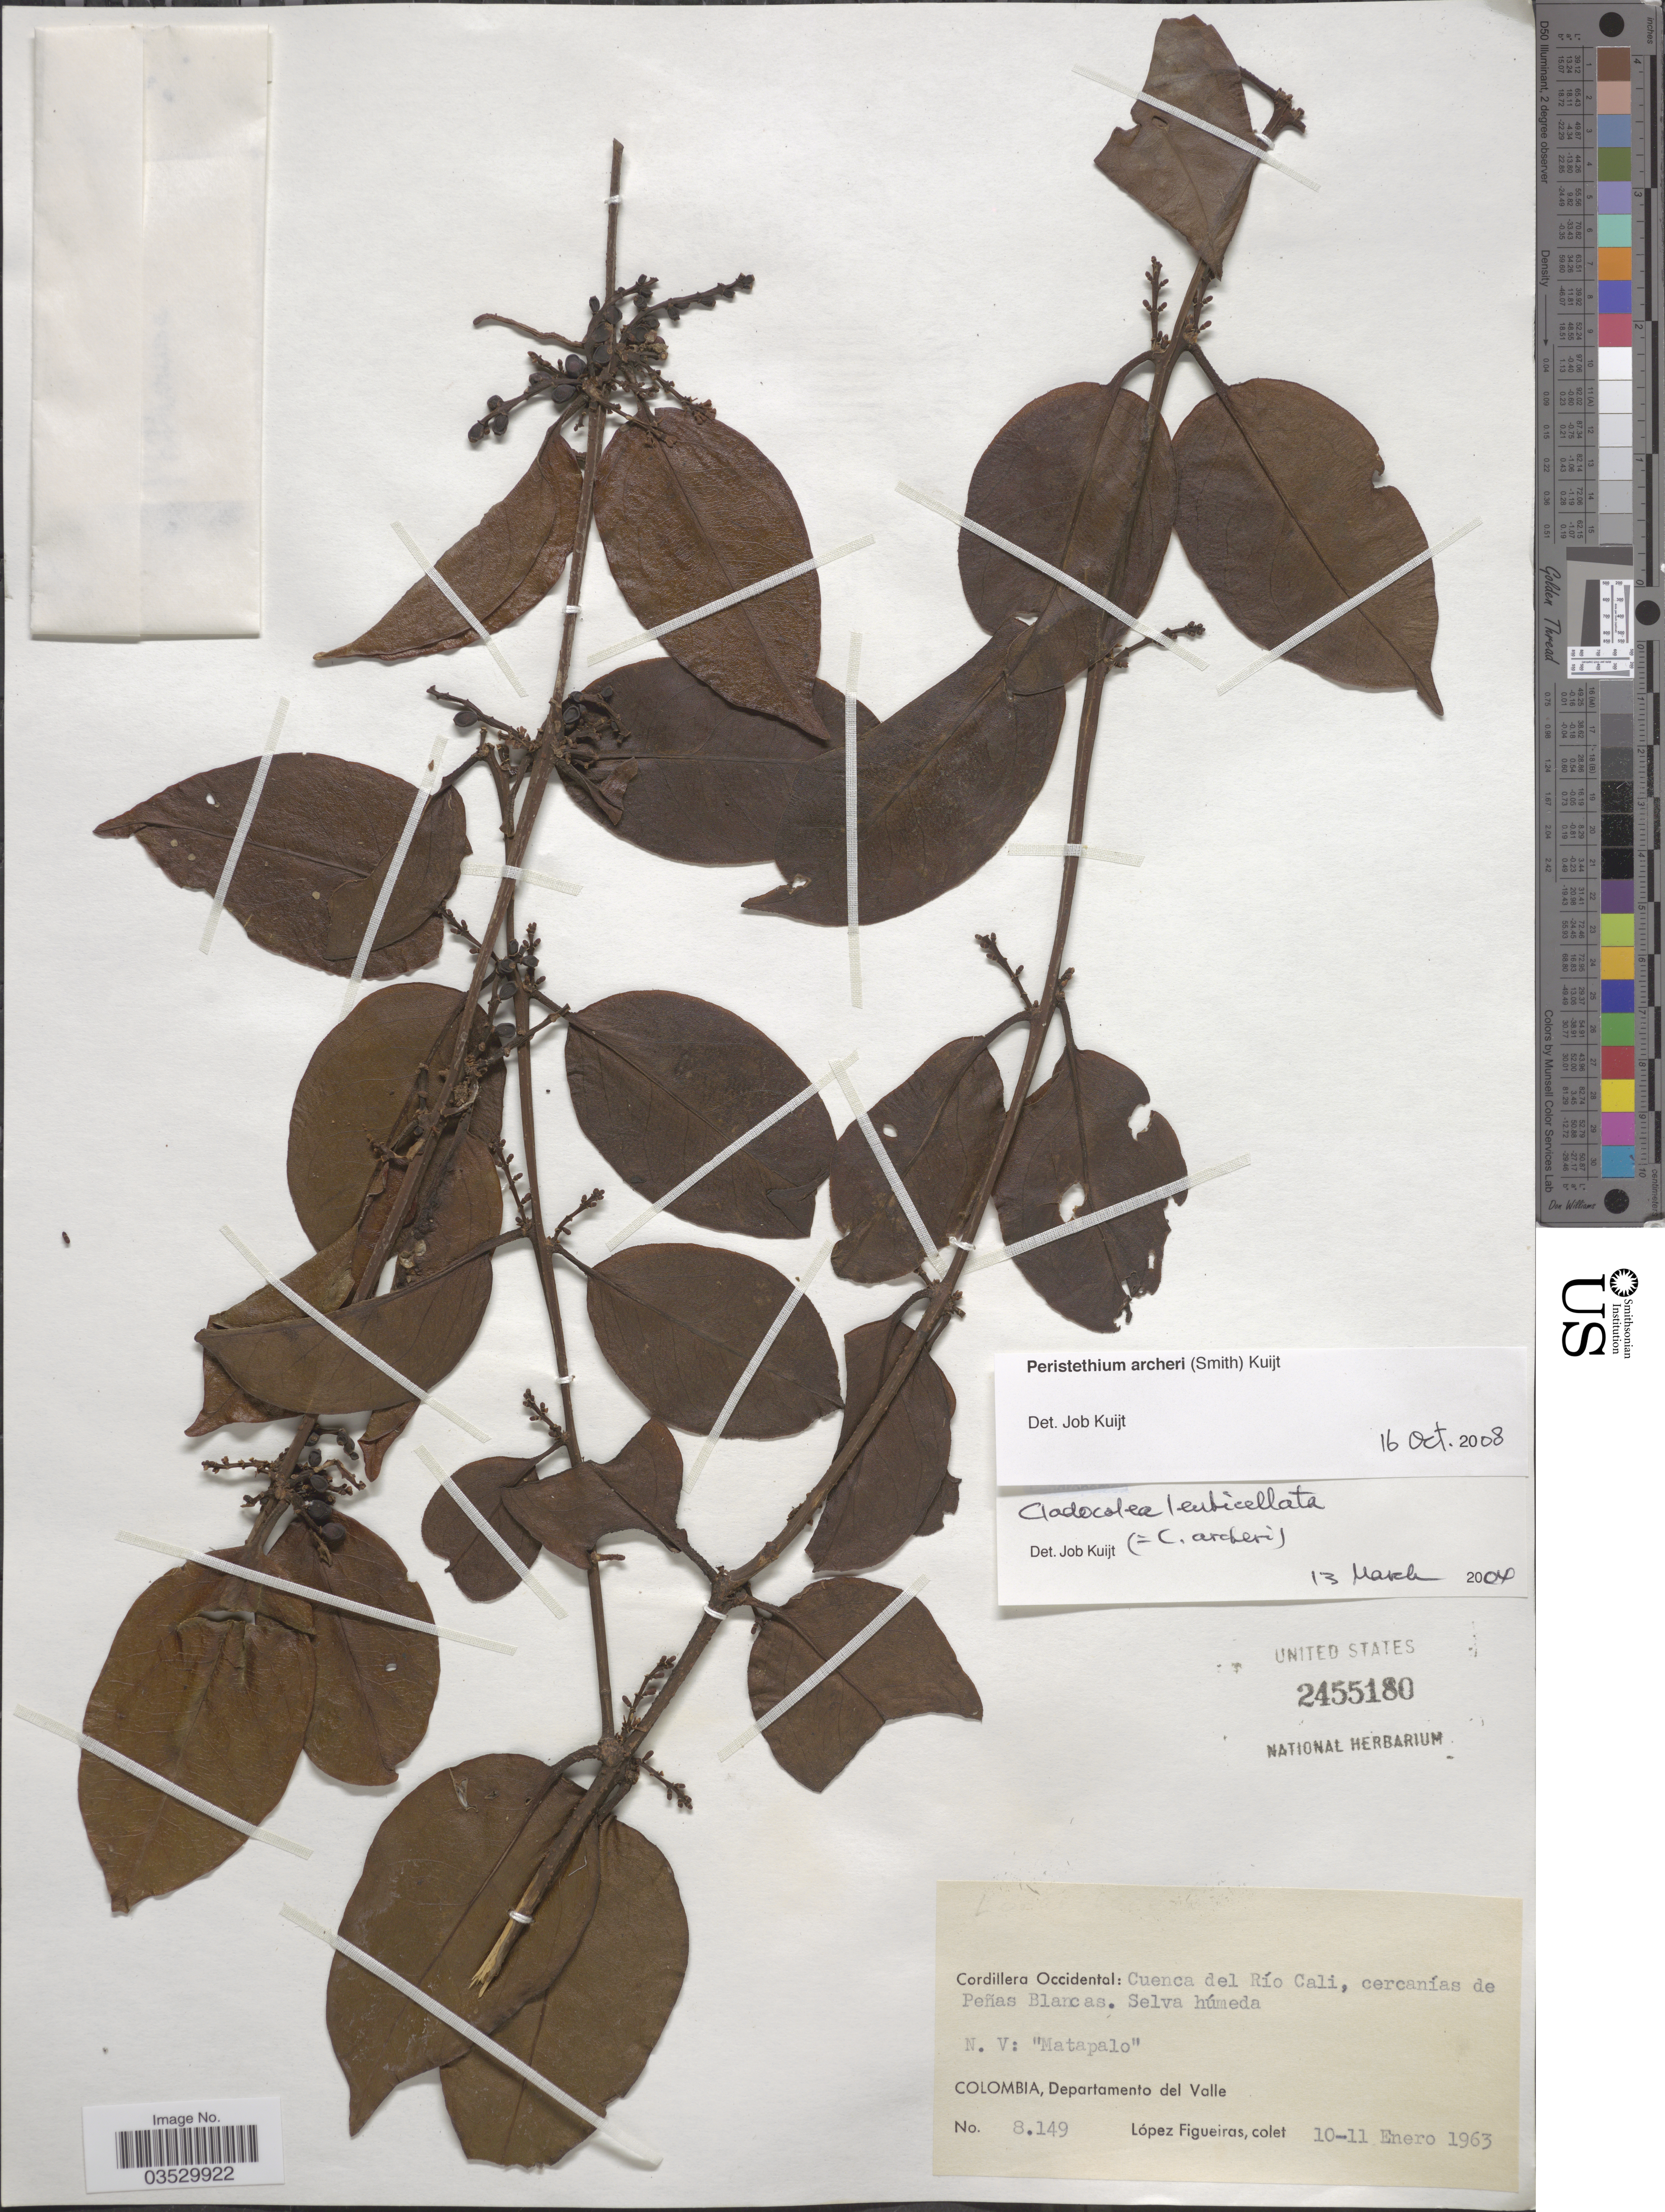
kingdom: Plantae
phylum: Tracheophyta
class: Magnoliopsida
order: Santalales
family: Loranthaceae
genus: Peristethium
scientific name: Peristethium archeri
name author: (A.C. Sm.) Kuijt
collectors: M. López Figueiras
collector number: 8149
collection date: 1963-01-10/1963-01-11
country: Colombia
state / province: Valle del Cauca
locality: Cordillera Occidental: Cuenca del Río Cali, cercanías de Peñas Blancas. Departamento del Valle.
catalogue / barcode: US 2455180